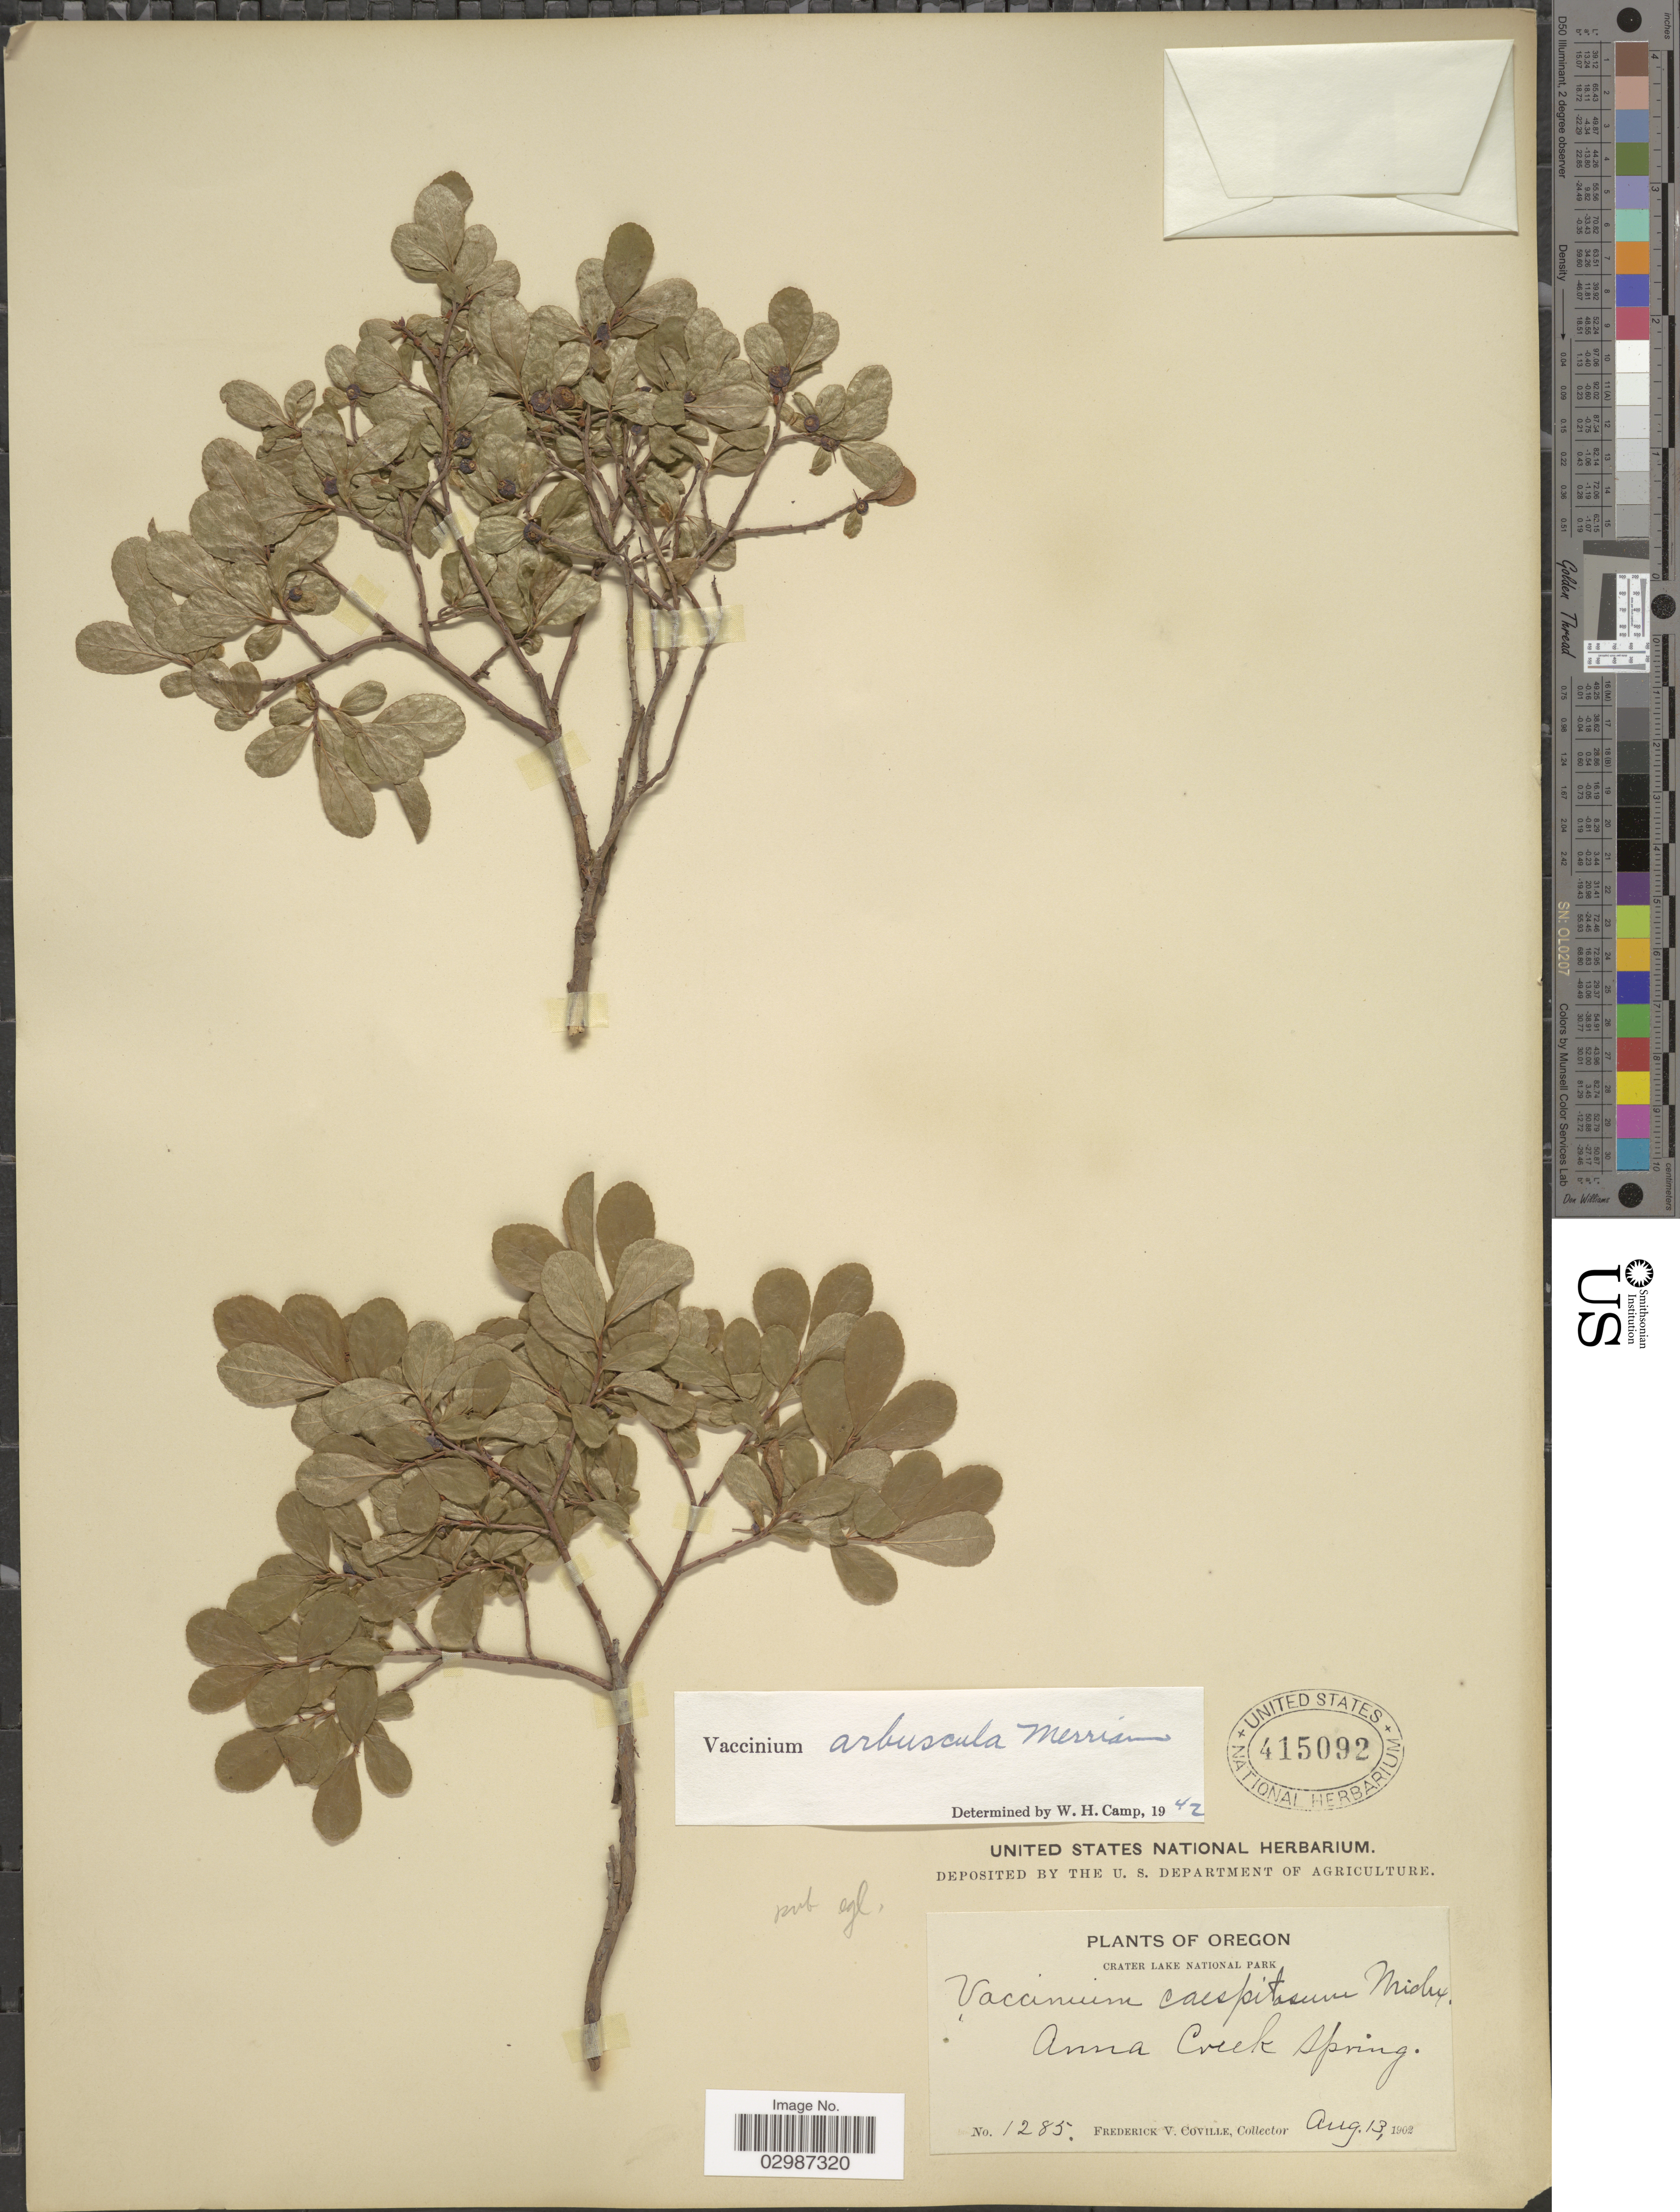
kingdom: Plantae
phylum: Tracheophyta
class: Magnoliopsida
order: Ericales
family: Ericaceae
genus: Vaccinium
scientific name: Vaccinium arbuscula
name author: (A. Gray) Merriam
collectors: F. V. Coville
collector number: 1285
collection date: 1902-08-13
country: United States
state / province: Oregon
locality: Crater Lake National Park, Anna Creek Spring.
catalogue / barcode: US 415092